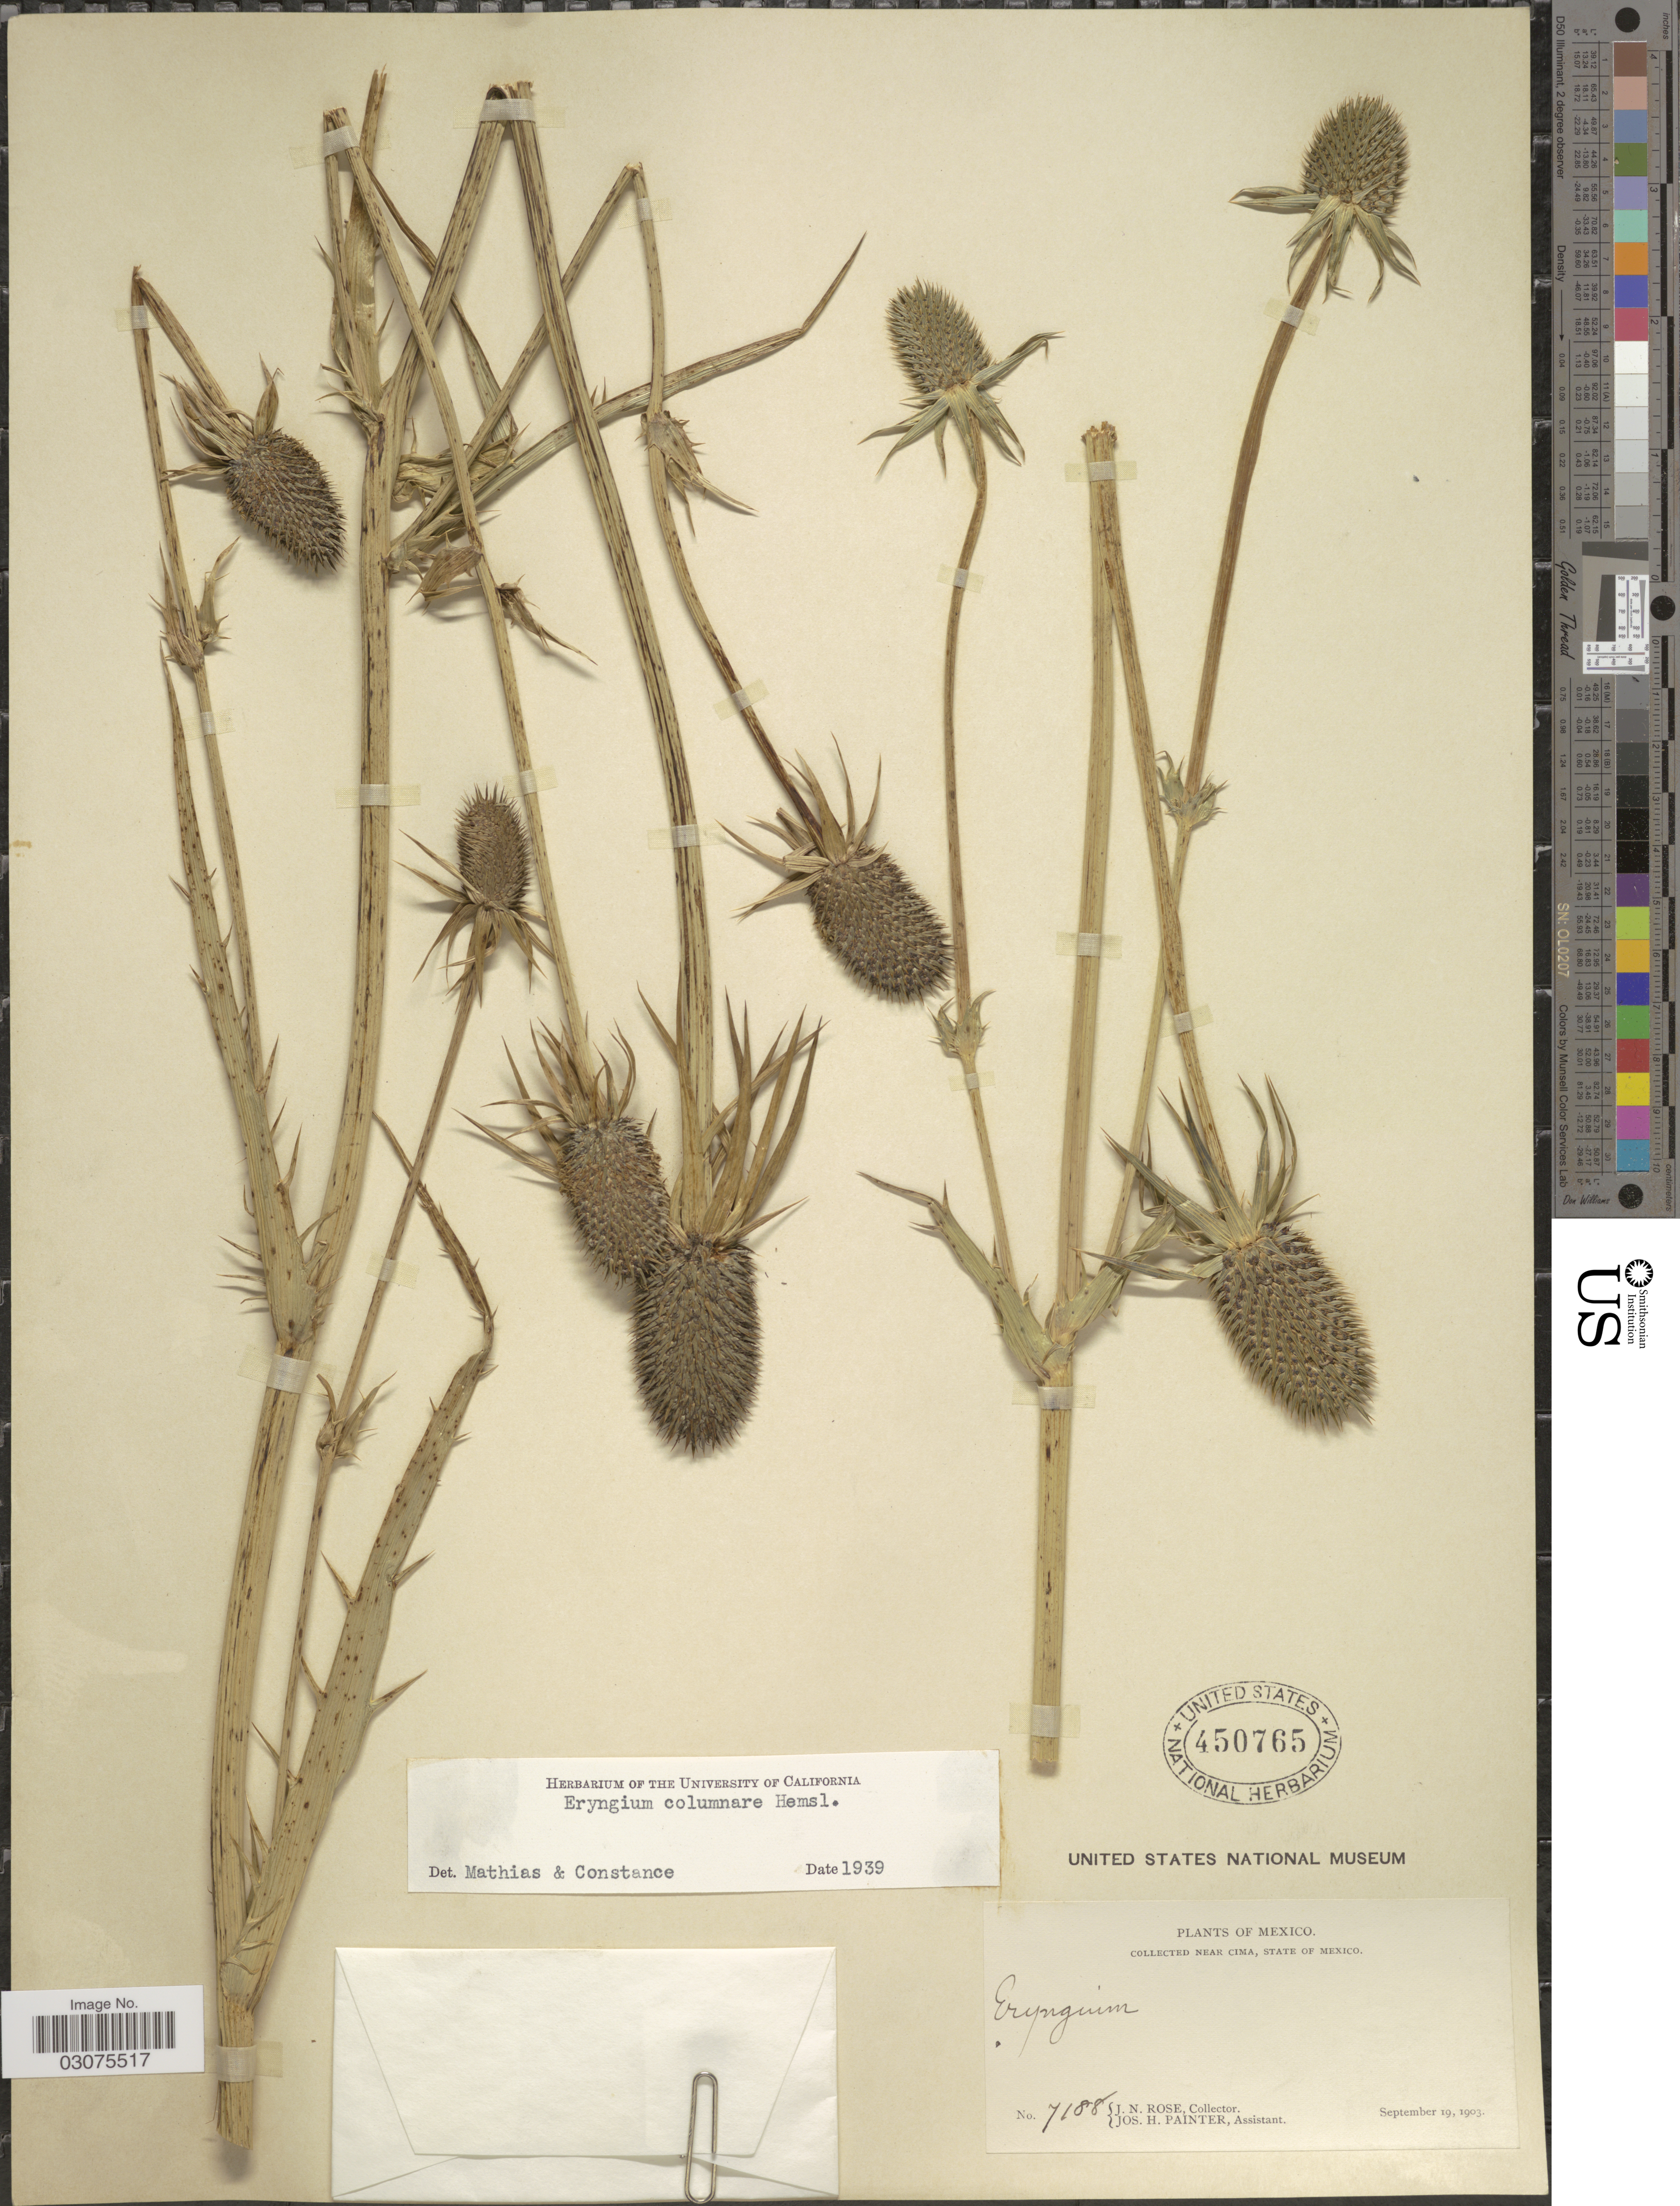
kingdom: Plantae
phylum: Tracheophyta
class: Magnoliopsida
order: Apiales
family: Apiaceae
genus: Eryngium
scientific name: Eryngium columnare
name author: Hemsl.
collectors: J. N. Rose & J. H. Painter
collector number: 7188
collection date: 1903-09-19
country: Mexico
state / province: México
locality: Near Cima.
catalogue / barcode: US 450765